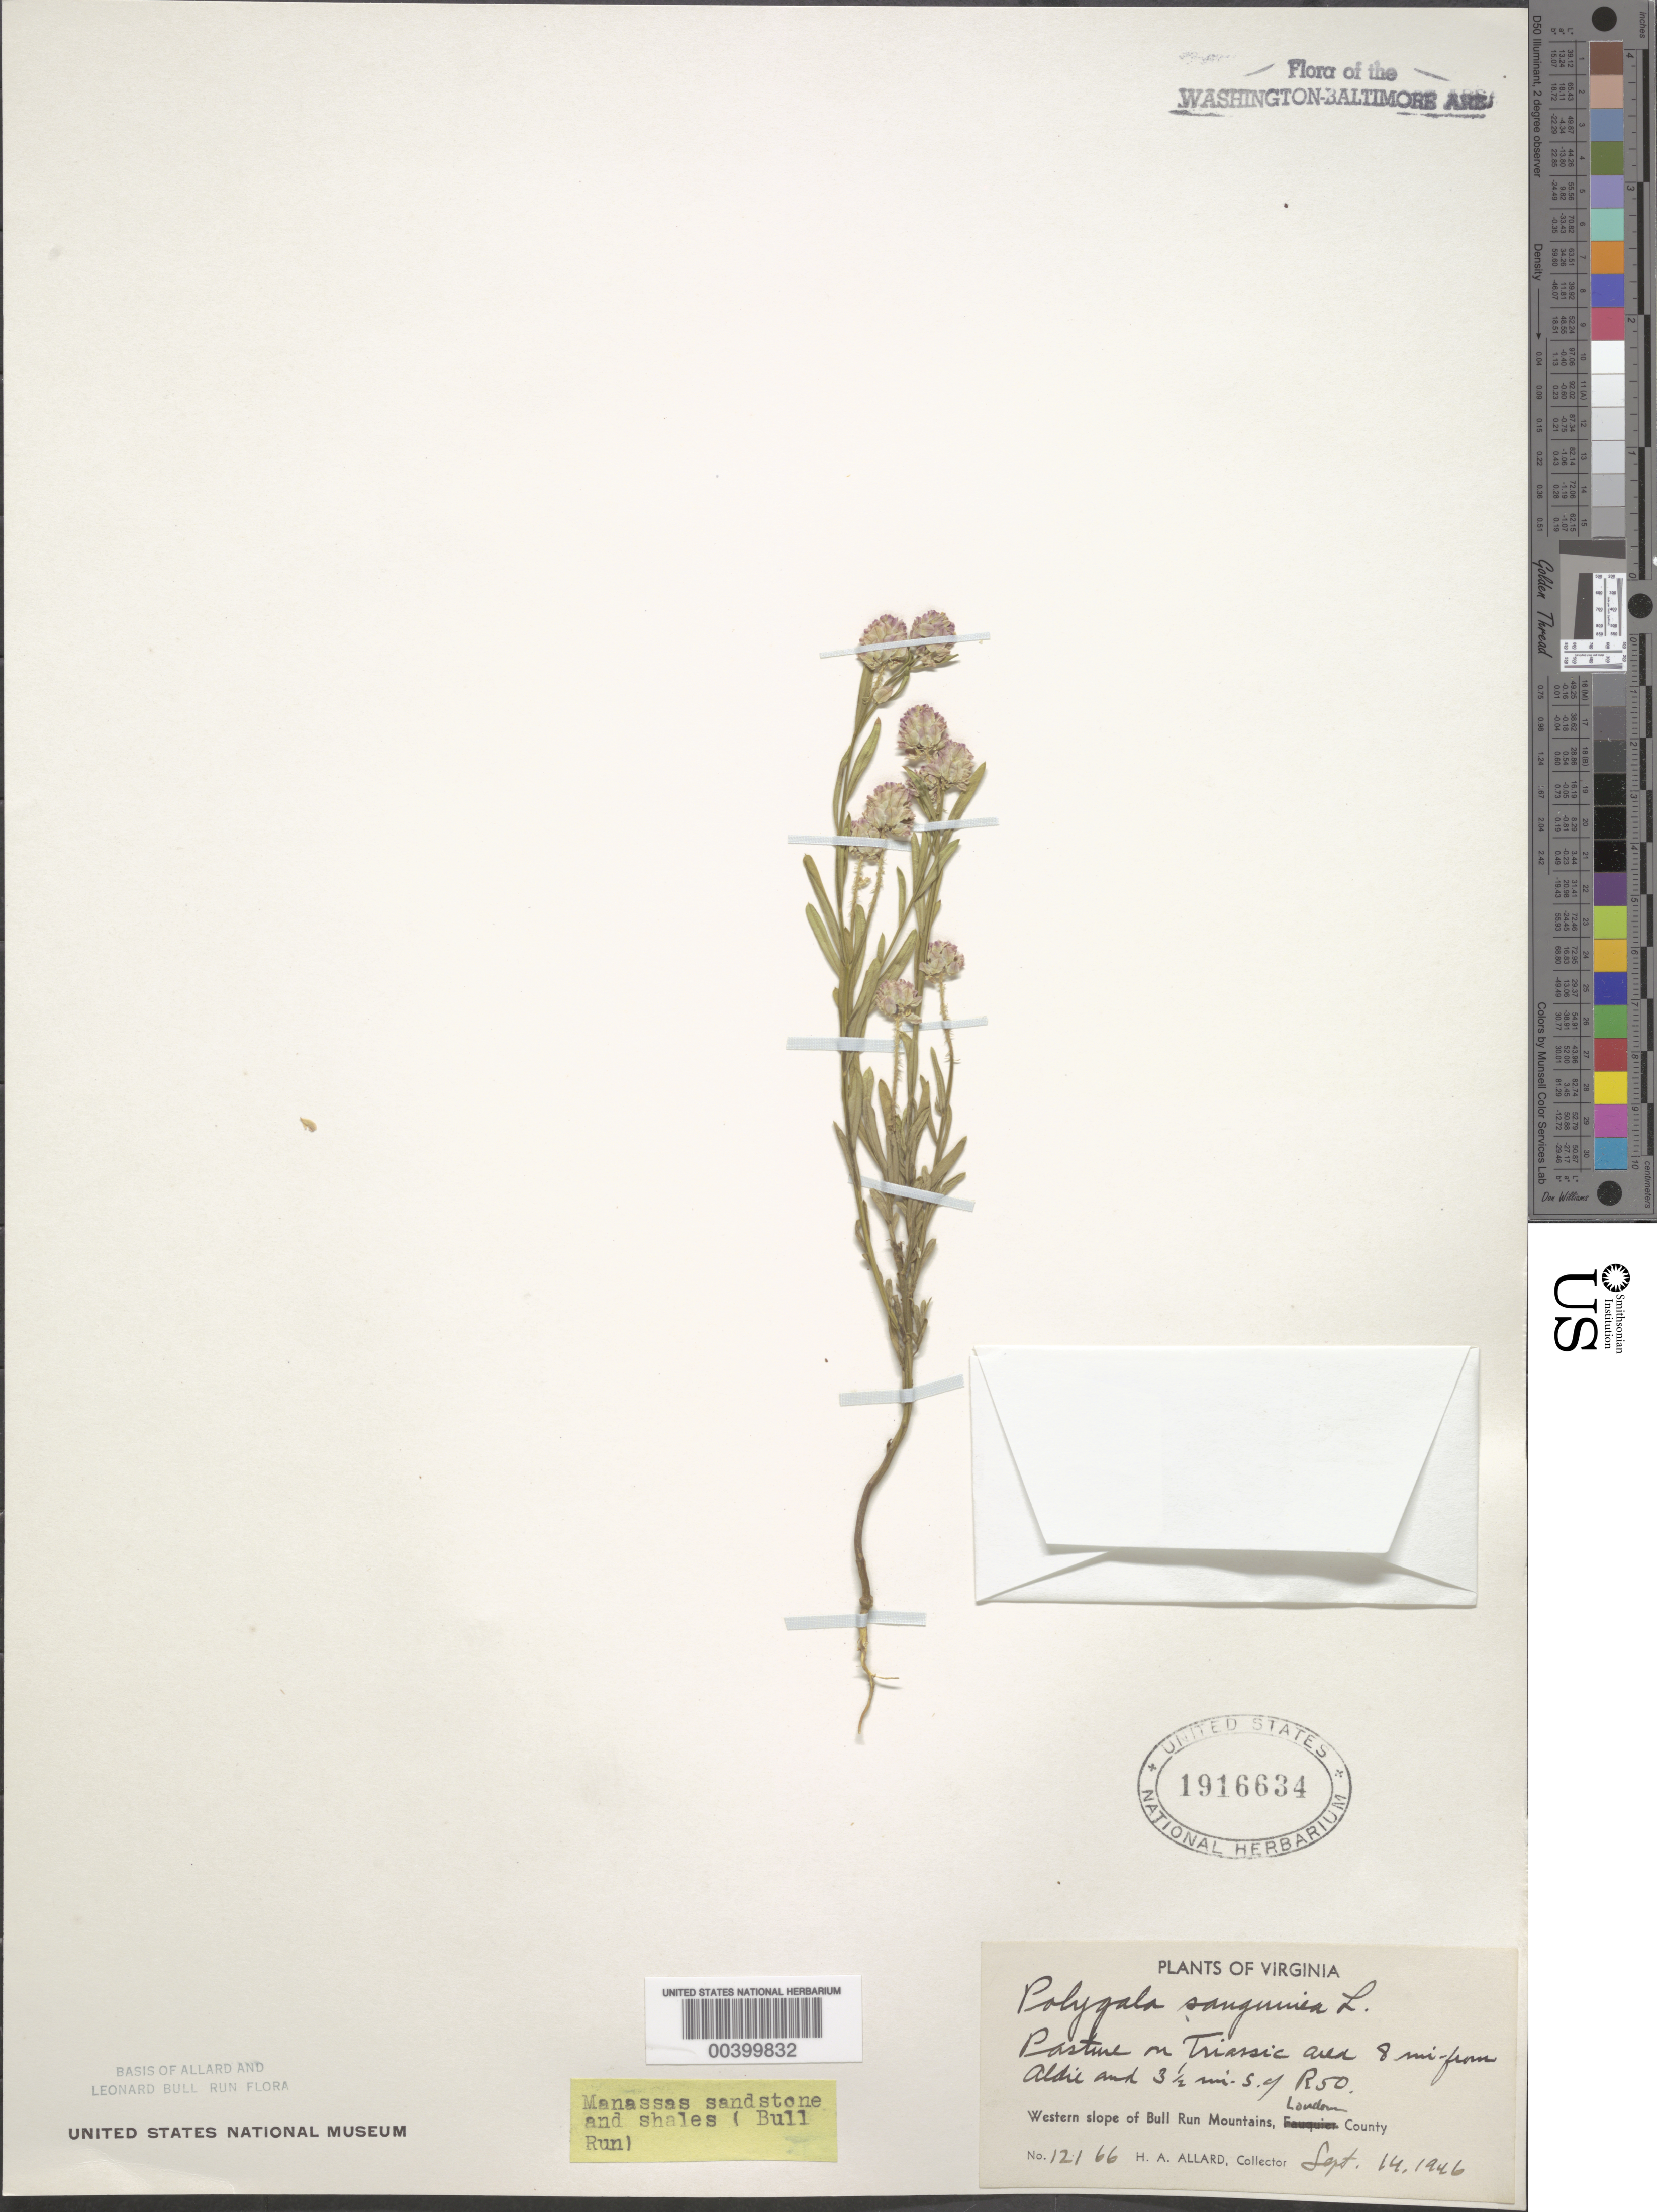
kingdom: Plantae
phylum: Tracheophyta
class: Magnoliopsida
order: Fabales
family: Polygalaceae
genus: Polygala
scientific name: Polygala sanguinea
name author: L.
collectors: H. A. Allard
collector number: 12166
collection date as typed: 14 Sep 1946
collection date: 1946-09-14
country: United States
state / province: Virginia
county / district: Loudoun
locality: South of Route 50, Aldie vicinity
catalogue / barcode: US 1916634